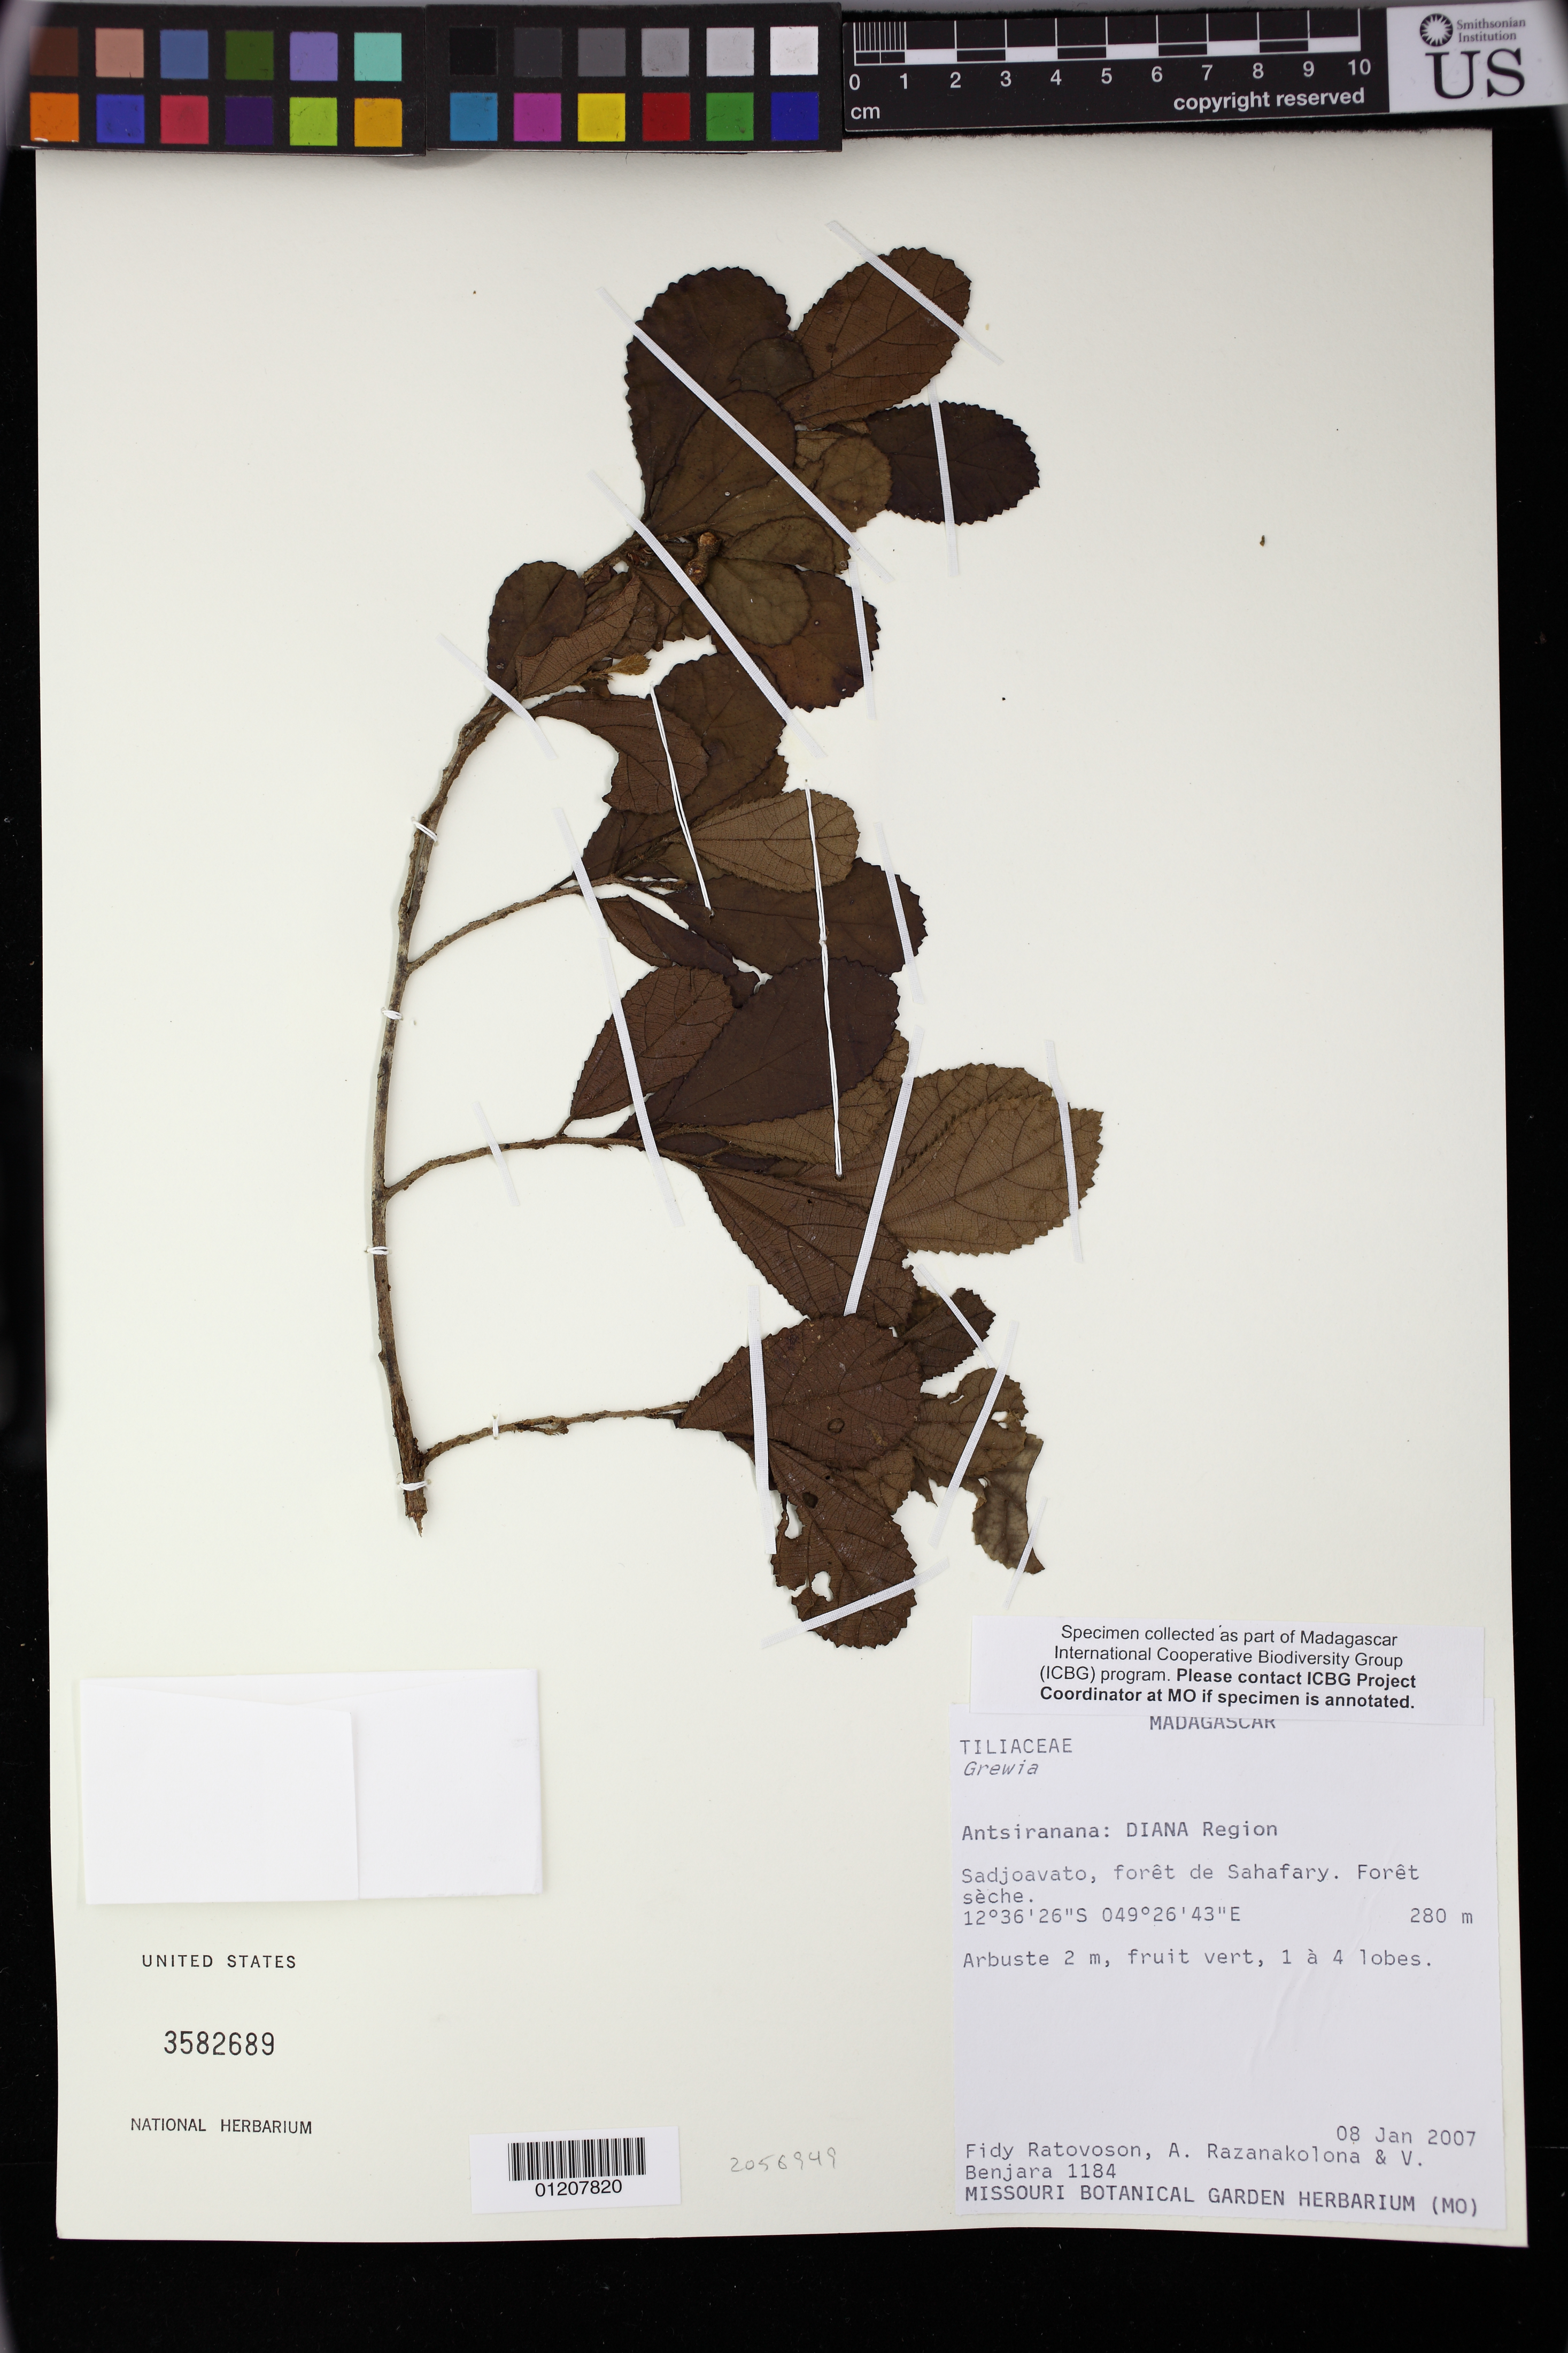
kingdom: Plantae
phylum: Tracheophyta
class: Magnoliopsida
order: Malvales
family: Malvaceae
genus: Grewia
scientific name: Grewia sp.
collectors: F. Ratovoson, A. Razanatsima & V. Benjara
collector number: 1184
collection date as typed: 08 Jan 2007 or 01 Aug 2007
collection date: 2007-01-08 or 2007-08-01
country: Madagascar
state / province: Diana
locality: Antsiranana: Diana Region. Sadjoavato, foret de Sahafary. Foret seche.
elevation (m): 280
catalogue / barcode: US 3582689